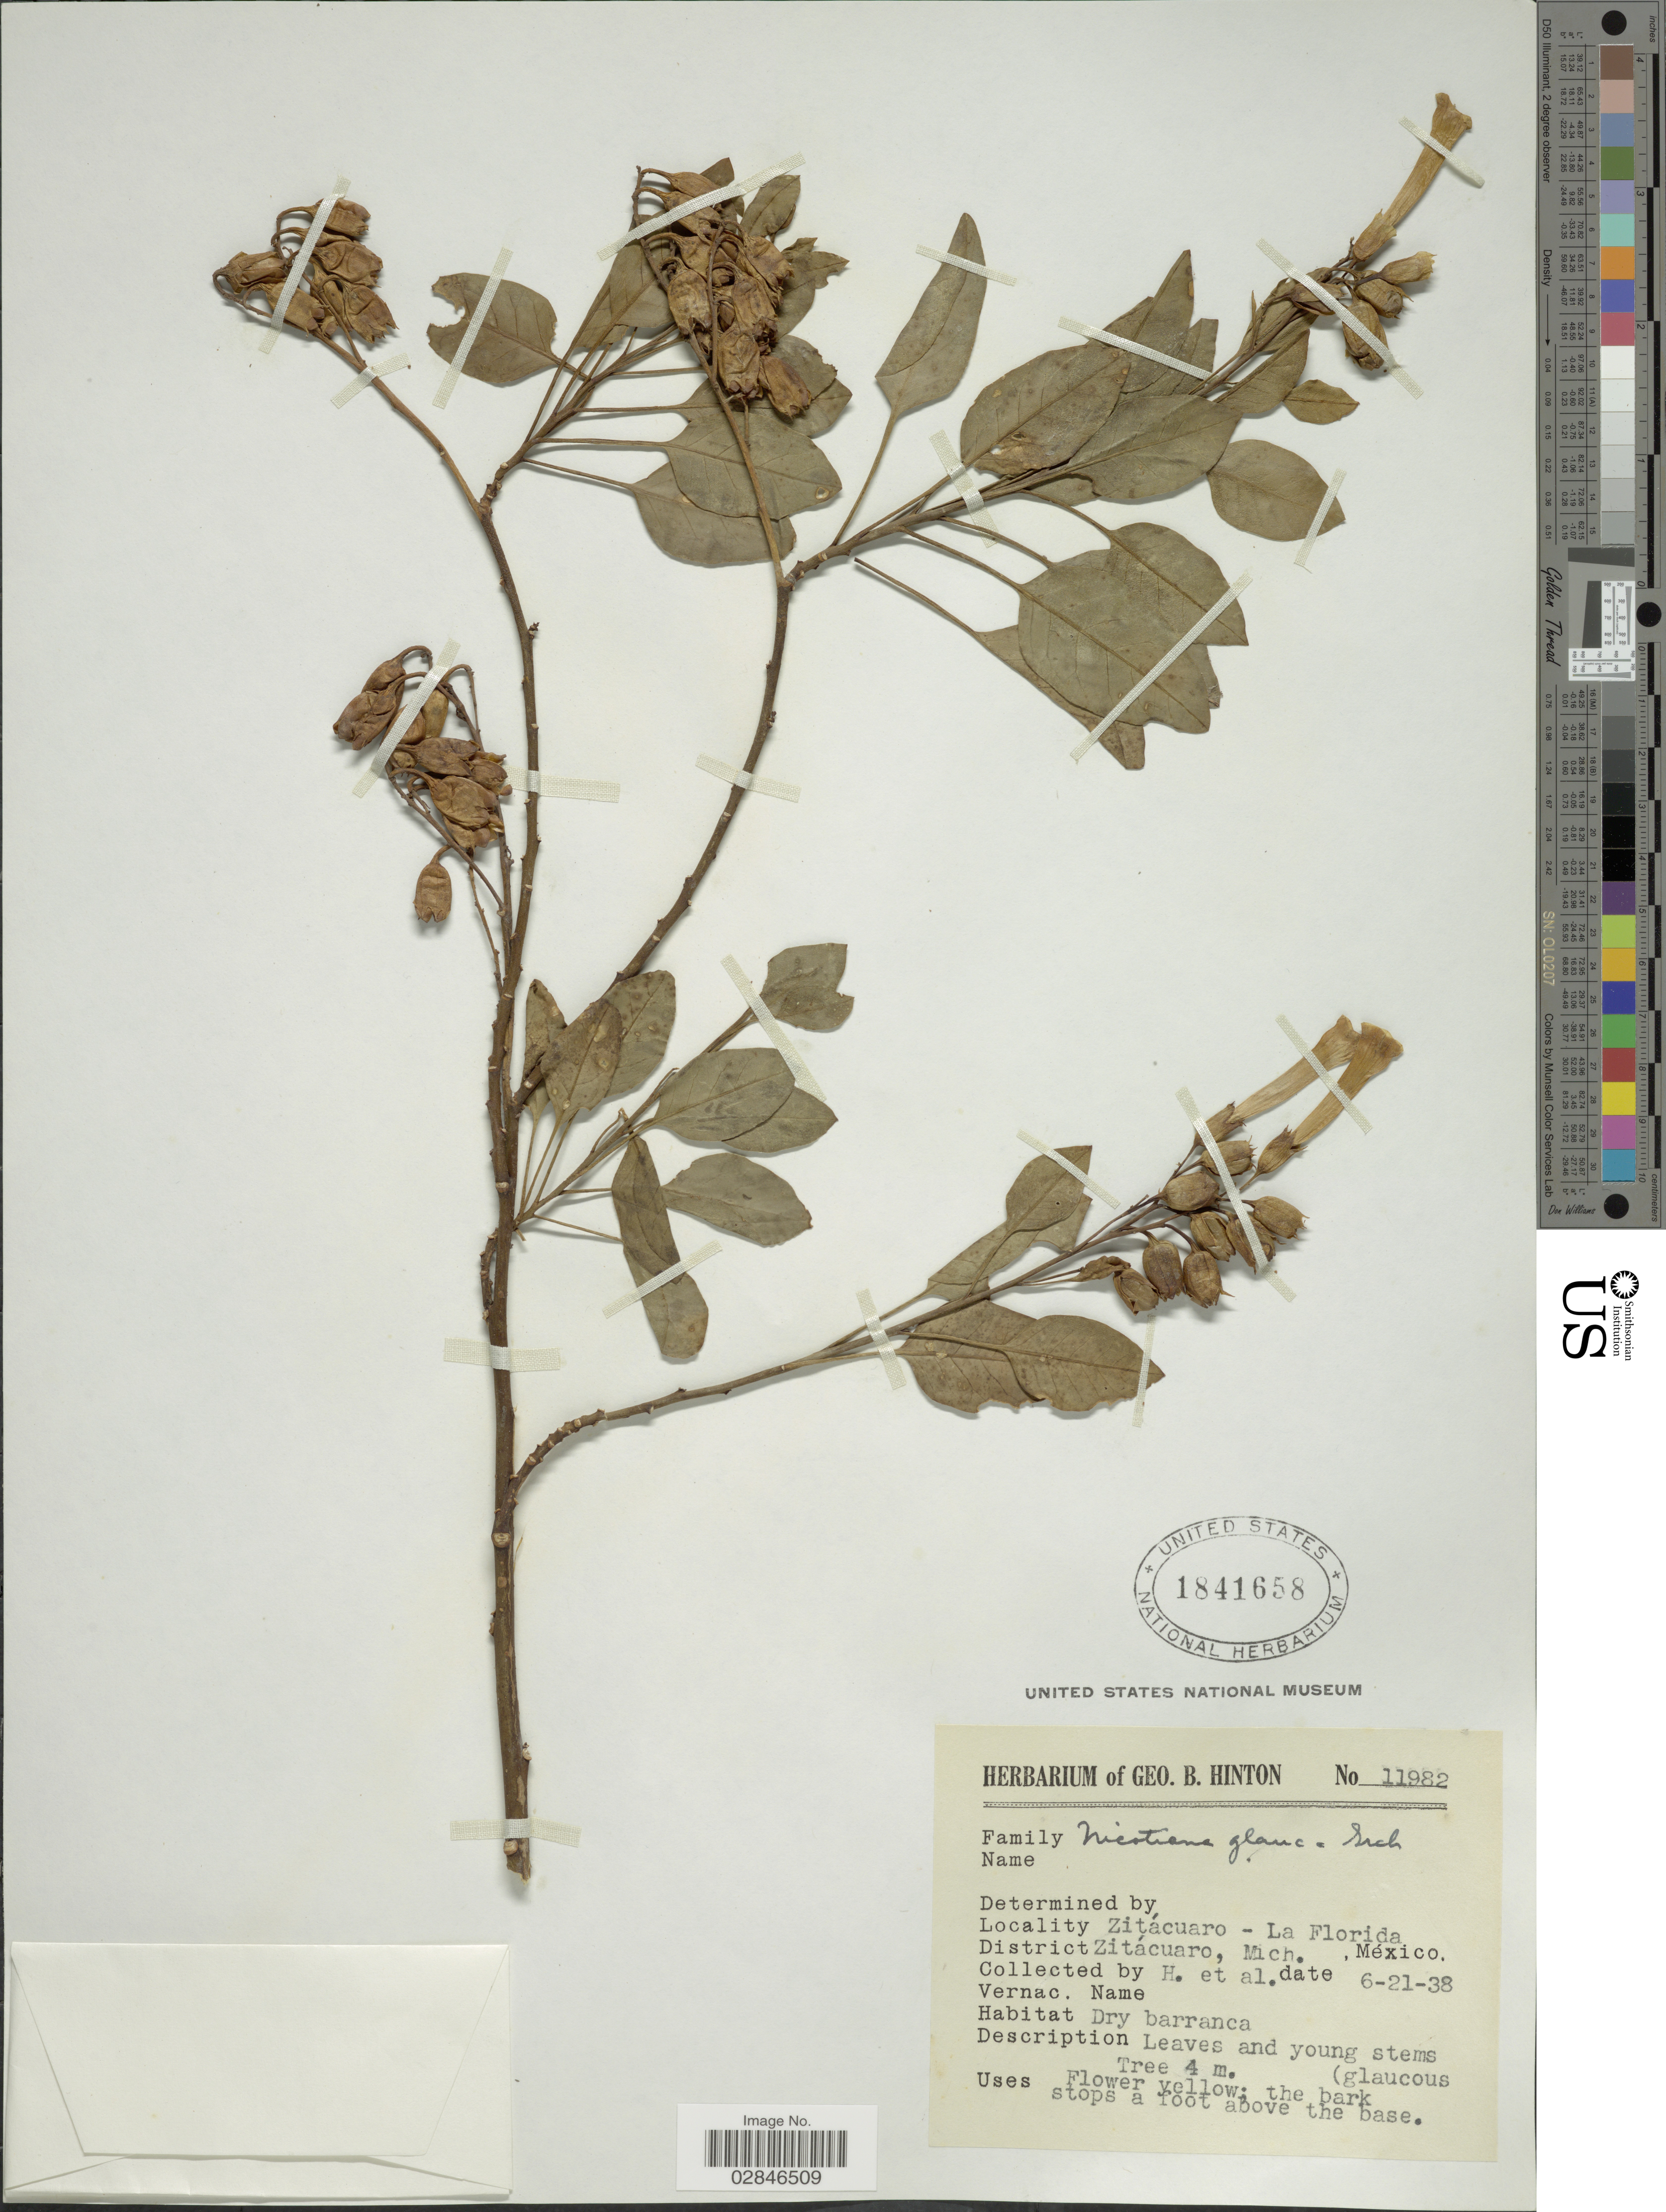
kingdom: Plantae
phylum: Tracheophyta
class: Magnoliopsida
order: Solanales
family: Solanaceae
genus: Nicotiana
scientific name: Nicotiana glauca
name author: Graham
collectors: G. B. Hinton & et al.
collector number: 11982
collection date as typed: Transcribed d/m/y: 21/6/38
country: Mexico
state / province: Michoacán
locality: Zitácuaro - La Florida, District Zitácuaro.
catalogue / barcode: US 1841658